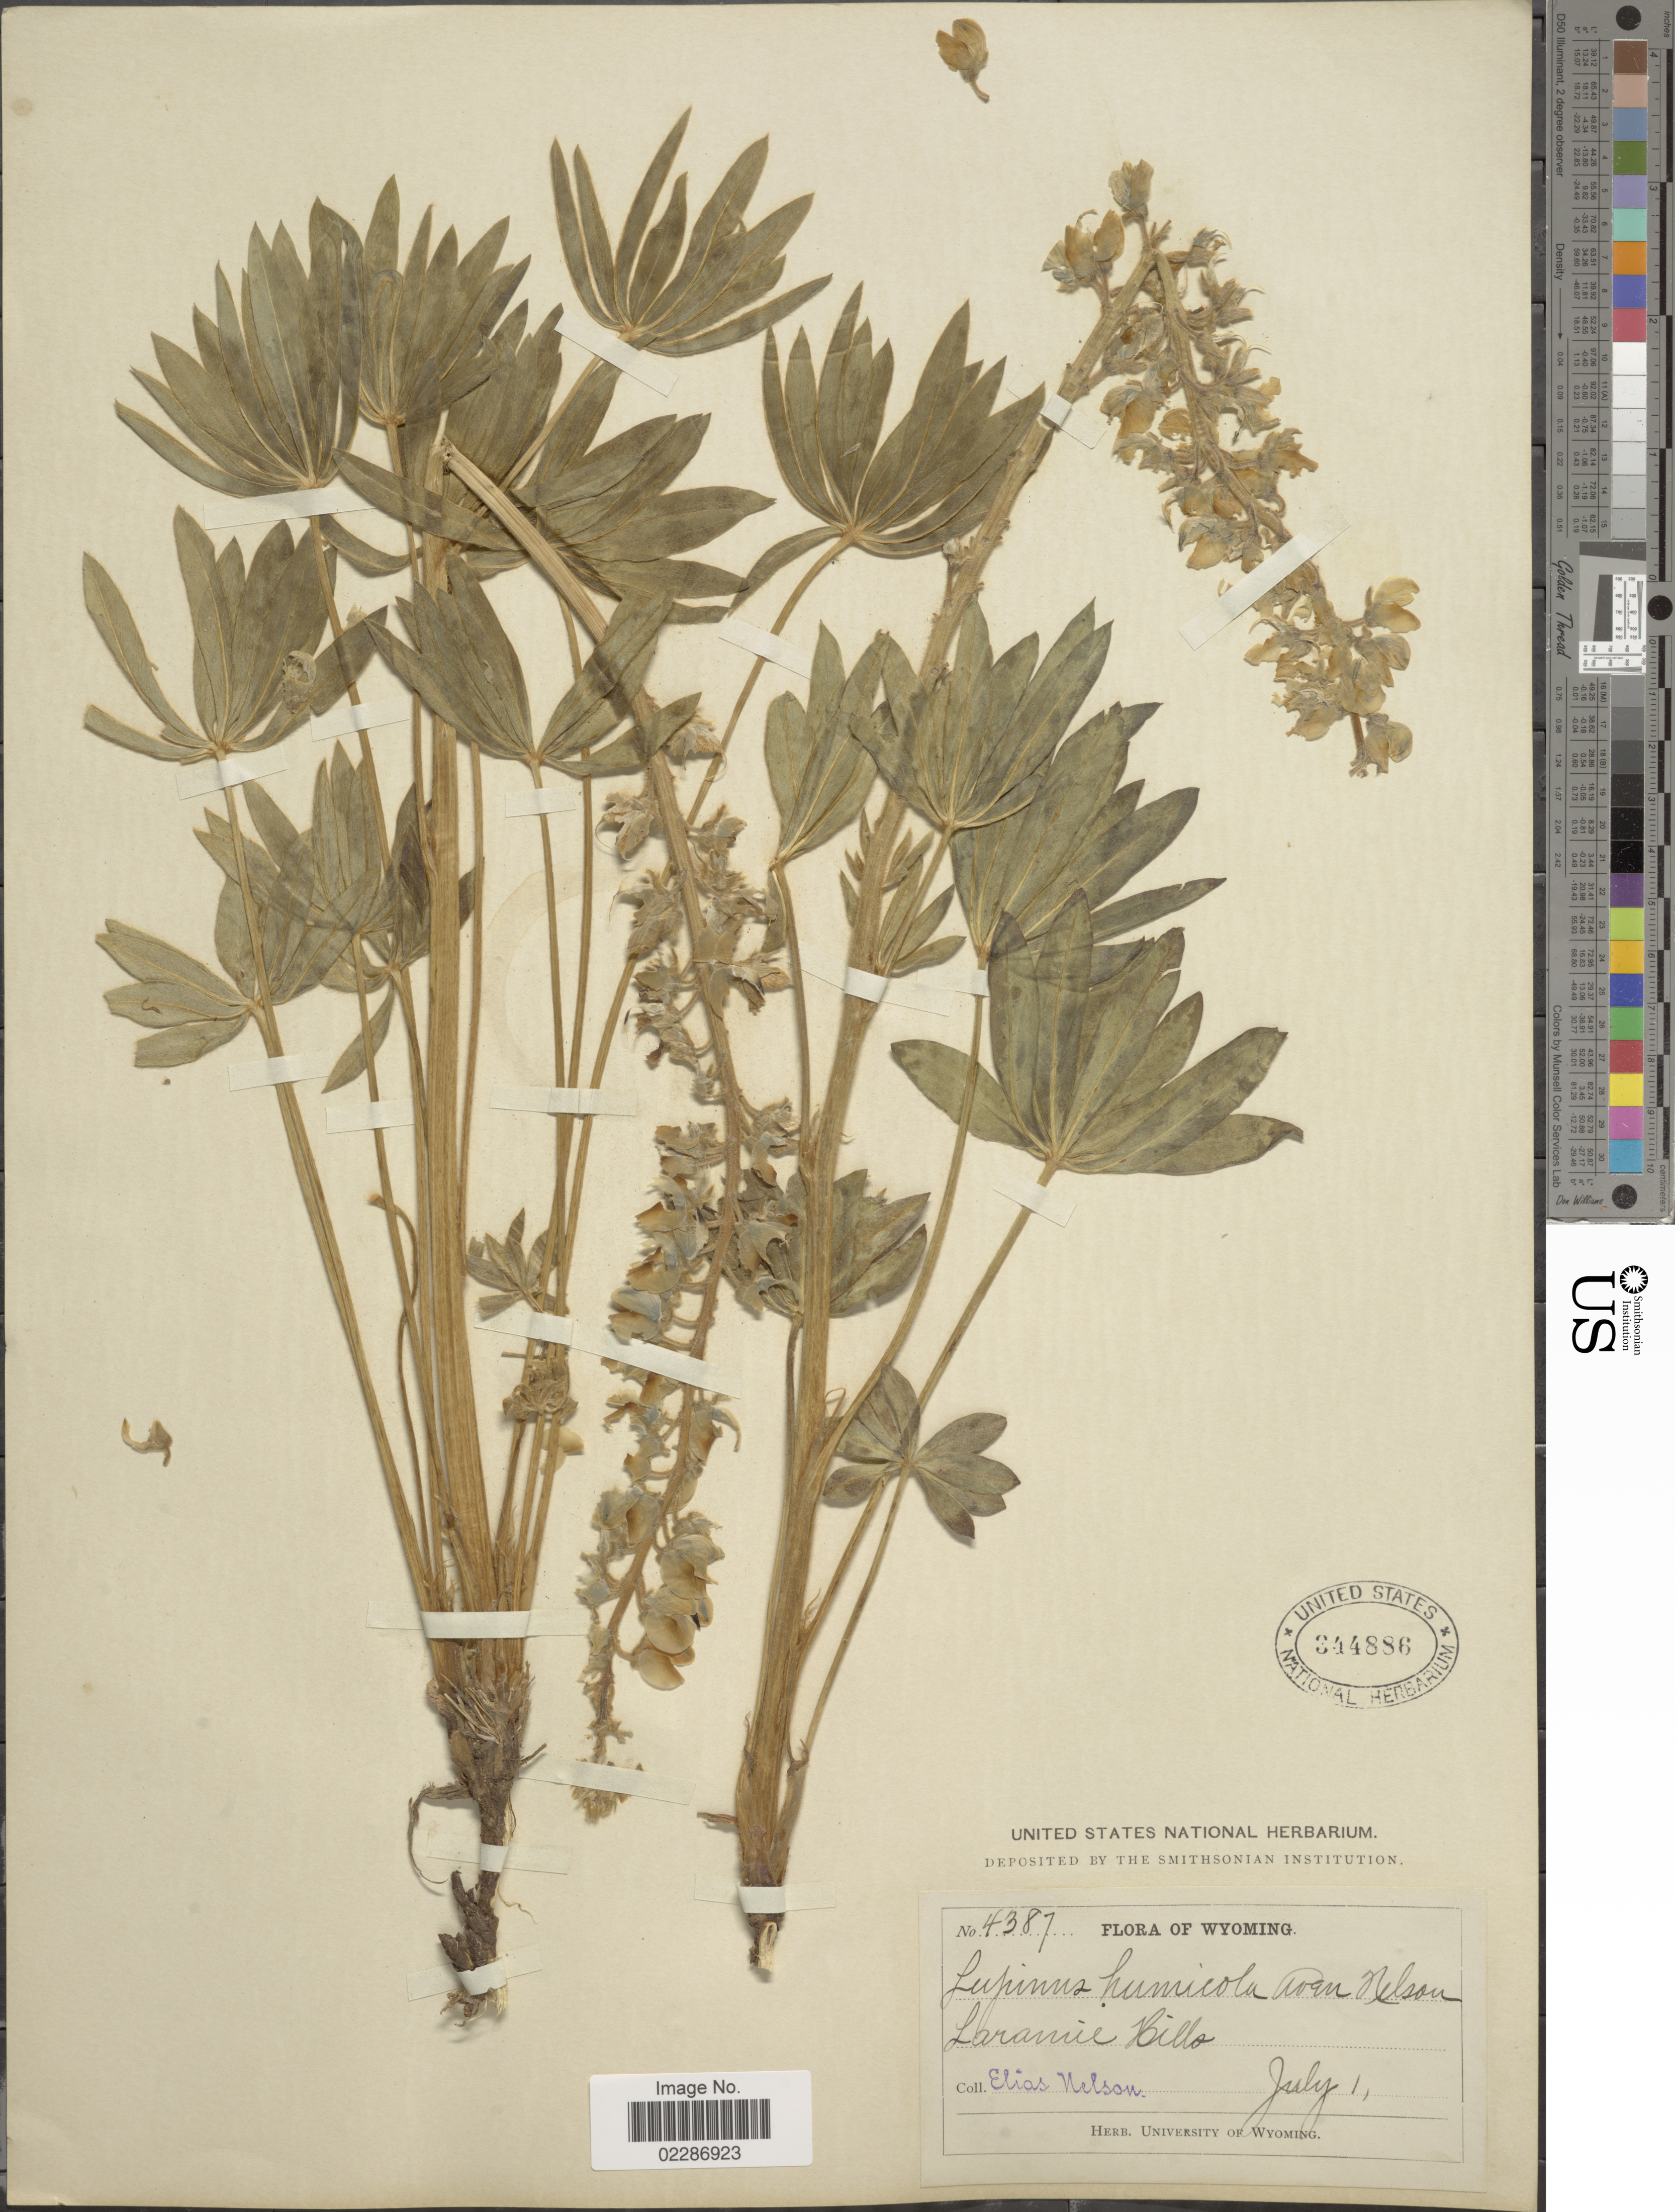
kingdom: Plantae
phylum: Tracheophyta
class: Magnoliopsida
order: Fabales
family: Fabaceae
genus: Lupinus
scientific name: Lupinus wyethii subsp. wyethii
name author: S. Watson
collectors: E. Nelson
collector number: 4387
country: United States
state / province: Wyoming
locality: Laramie Hills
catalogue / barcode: US 344886